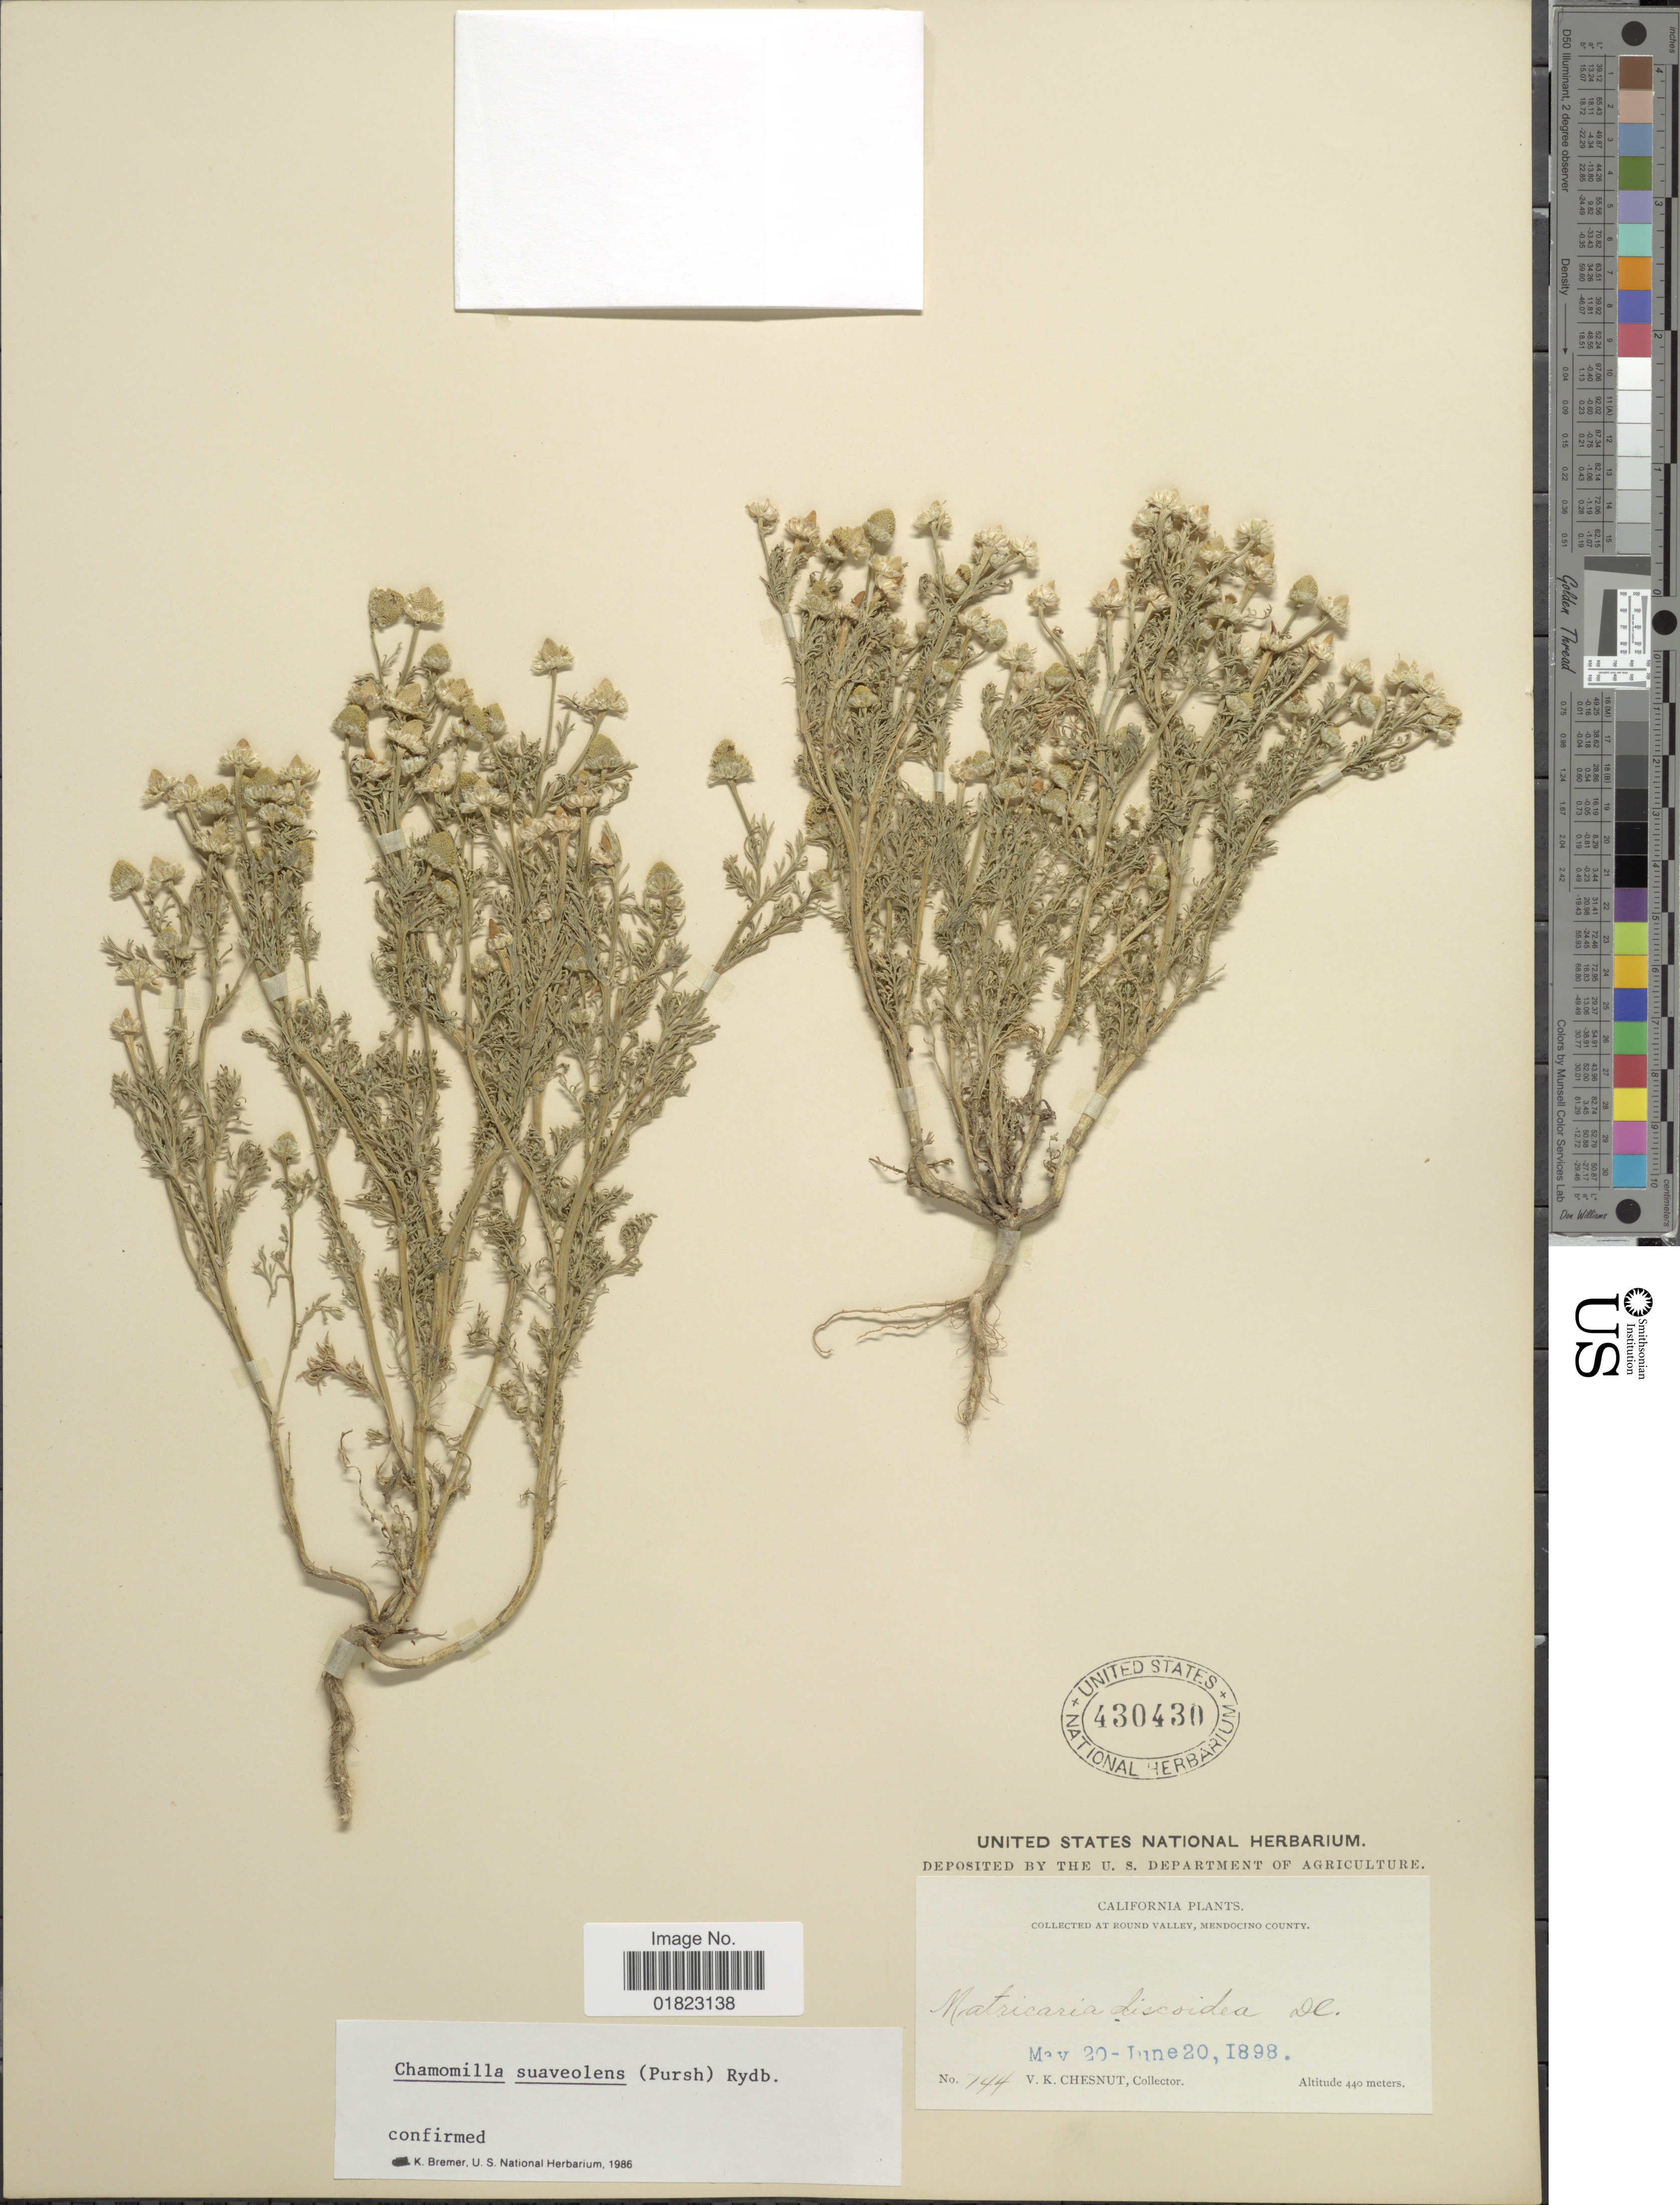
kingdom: Plantae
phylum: Tracheophyta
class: Magnoliopsida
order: Asterales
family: Asteraceae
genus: Matricaria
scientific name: Matricaria matricarioides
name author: (Less.) Porter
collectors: V. Chesnut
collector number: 144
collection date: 1898-05-20/1898-06-20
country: United States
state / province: California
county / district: Mendocino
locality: Round Valley, Mendocino County.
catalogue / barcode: US 430430